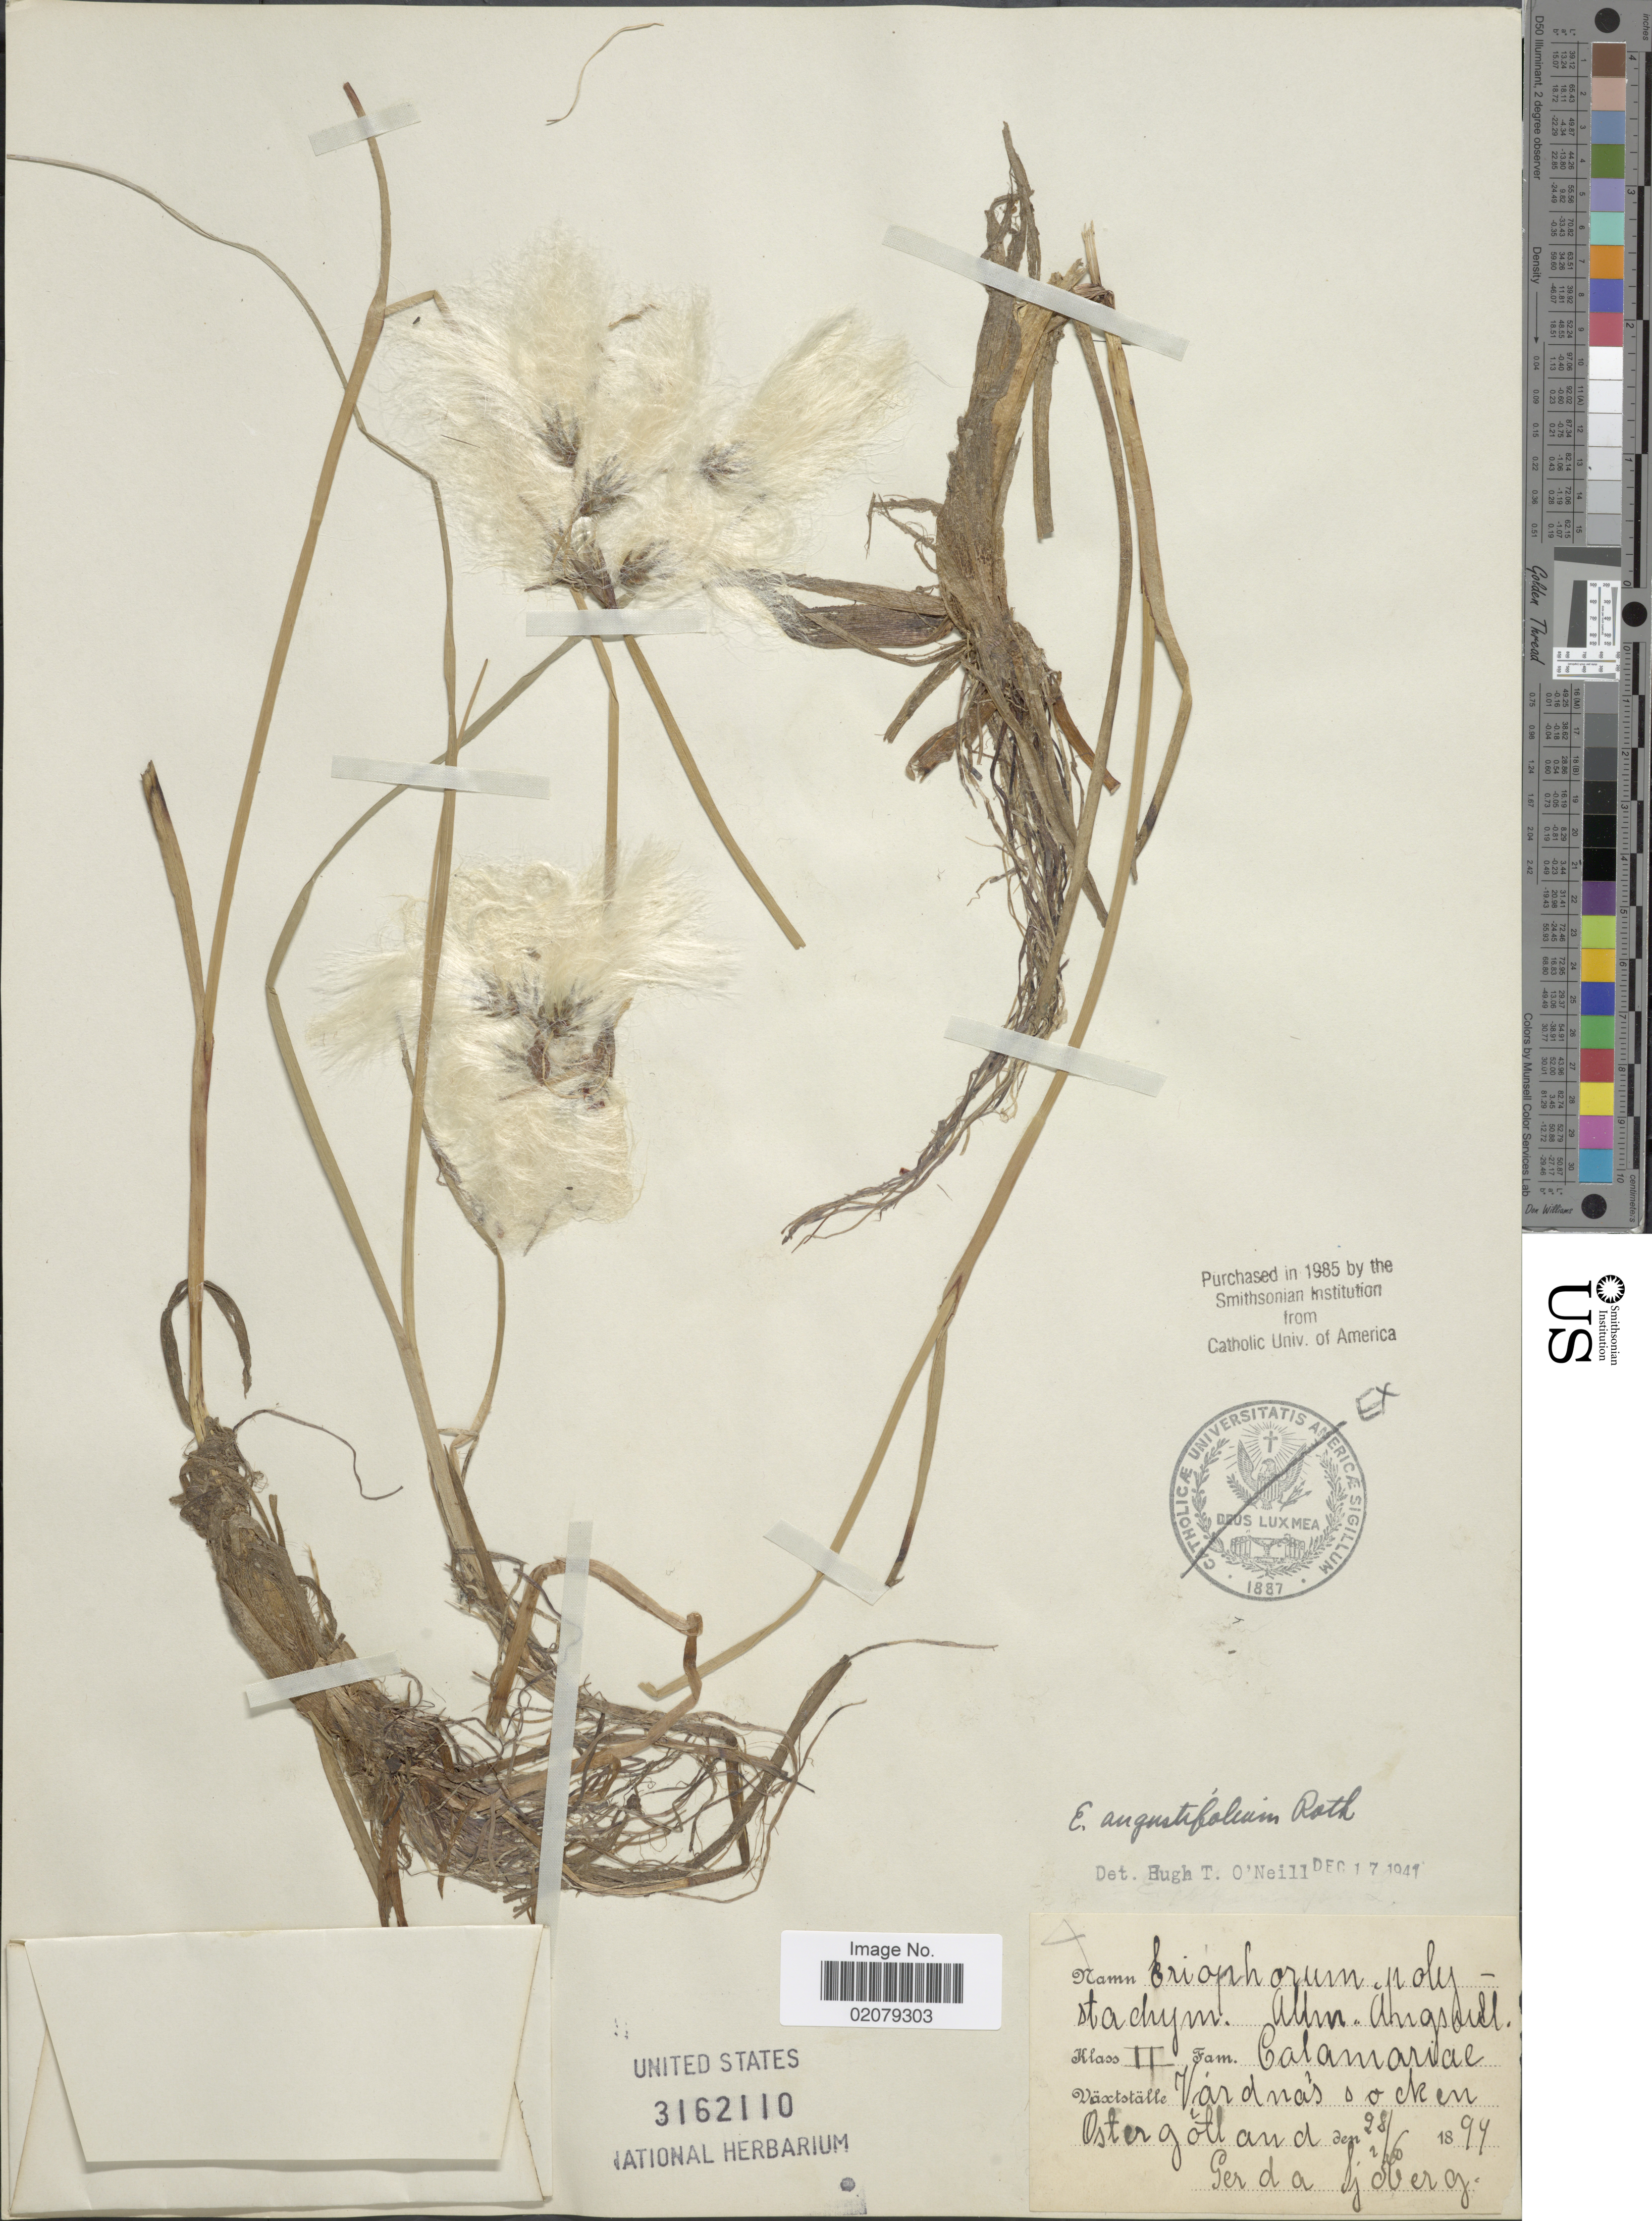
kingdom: Plantae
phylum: Tracheophyta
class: Liliopsida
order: Poales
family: Cyperaceae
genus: Eriophorum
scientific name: Eriophorum angustifolium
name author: Honck.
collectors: G. Sjoberg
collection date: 1894-06-28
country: Sweden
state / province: Östergötland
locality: Vardnas socken Ostergotland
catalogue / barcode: US 3162110